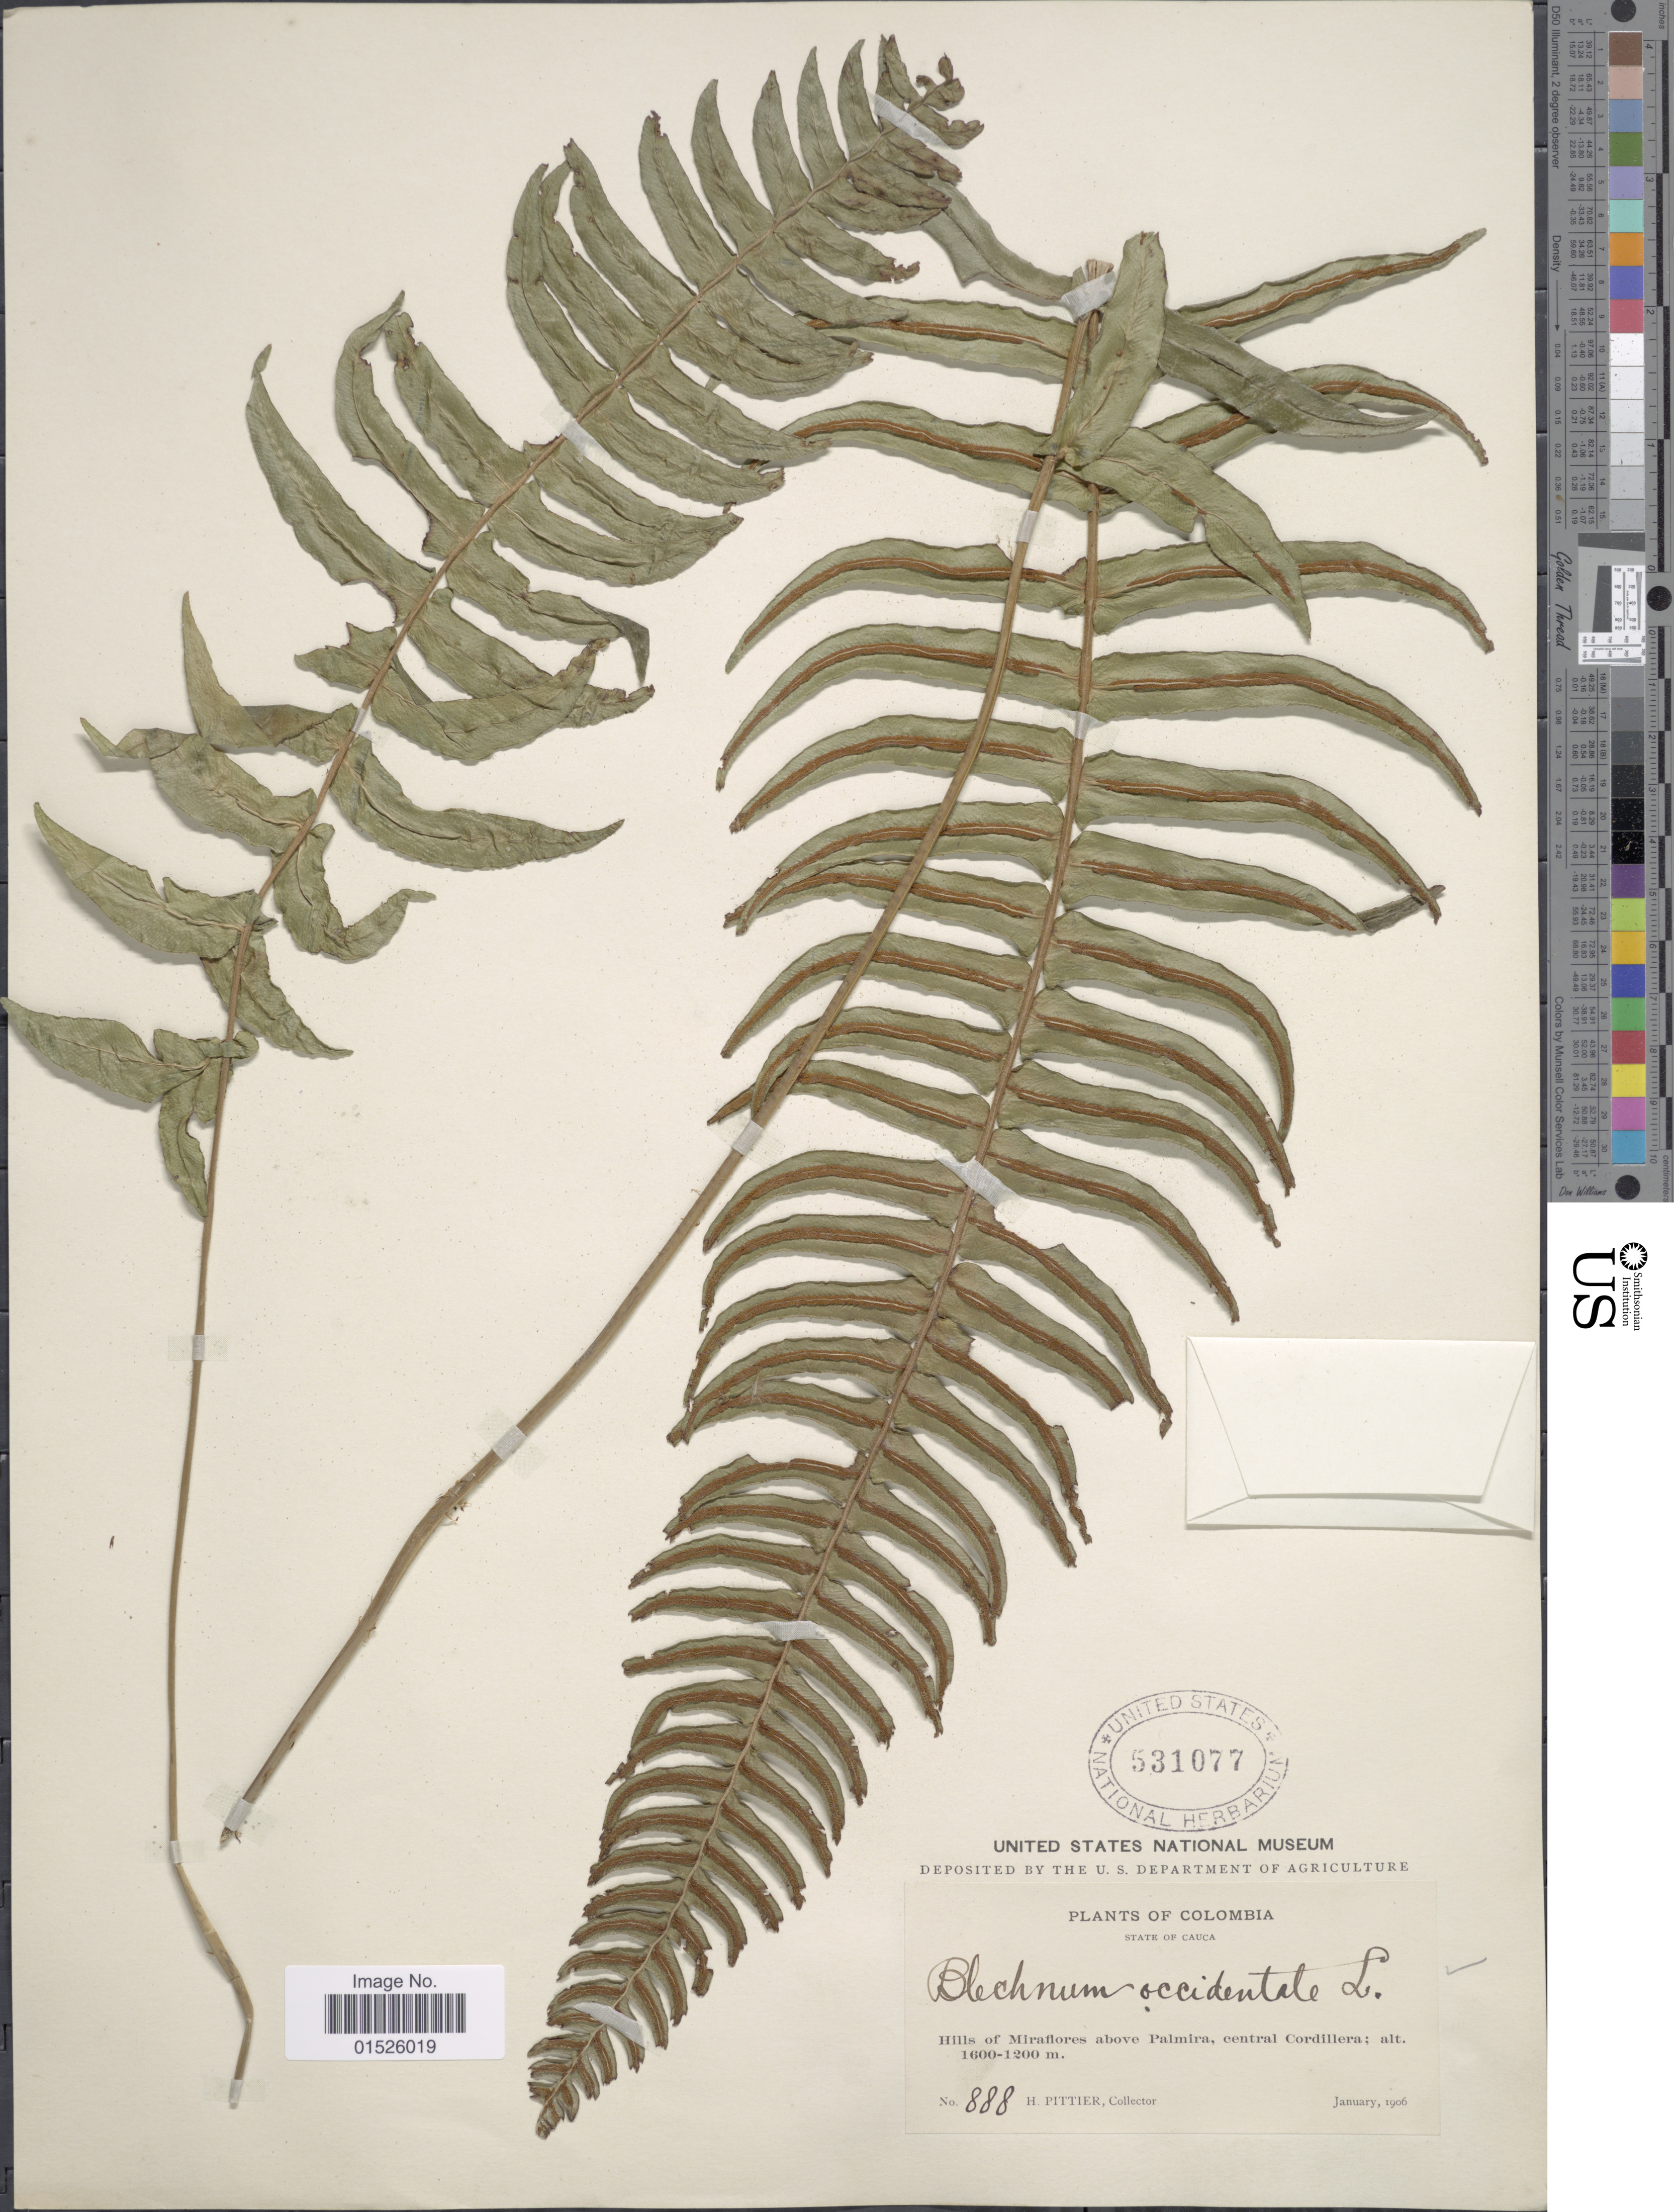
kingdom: Plantae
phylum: Tracheophyta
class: Polypodiopsida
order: Polypodiales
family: Blechnaceae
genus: Blechnum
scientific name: Blechnum glandulosum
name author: Link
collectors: H. F. Pittier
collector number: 888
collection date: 1906-01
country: Colombia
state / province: Cauca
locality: Colombia, State of Cauca, Hills of Miraflores above Palmira, central Cordillera.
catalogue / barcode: US 531077